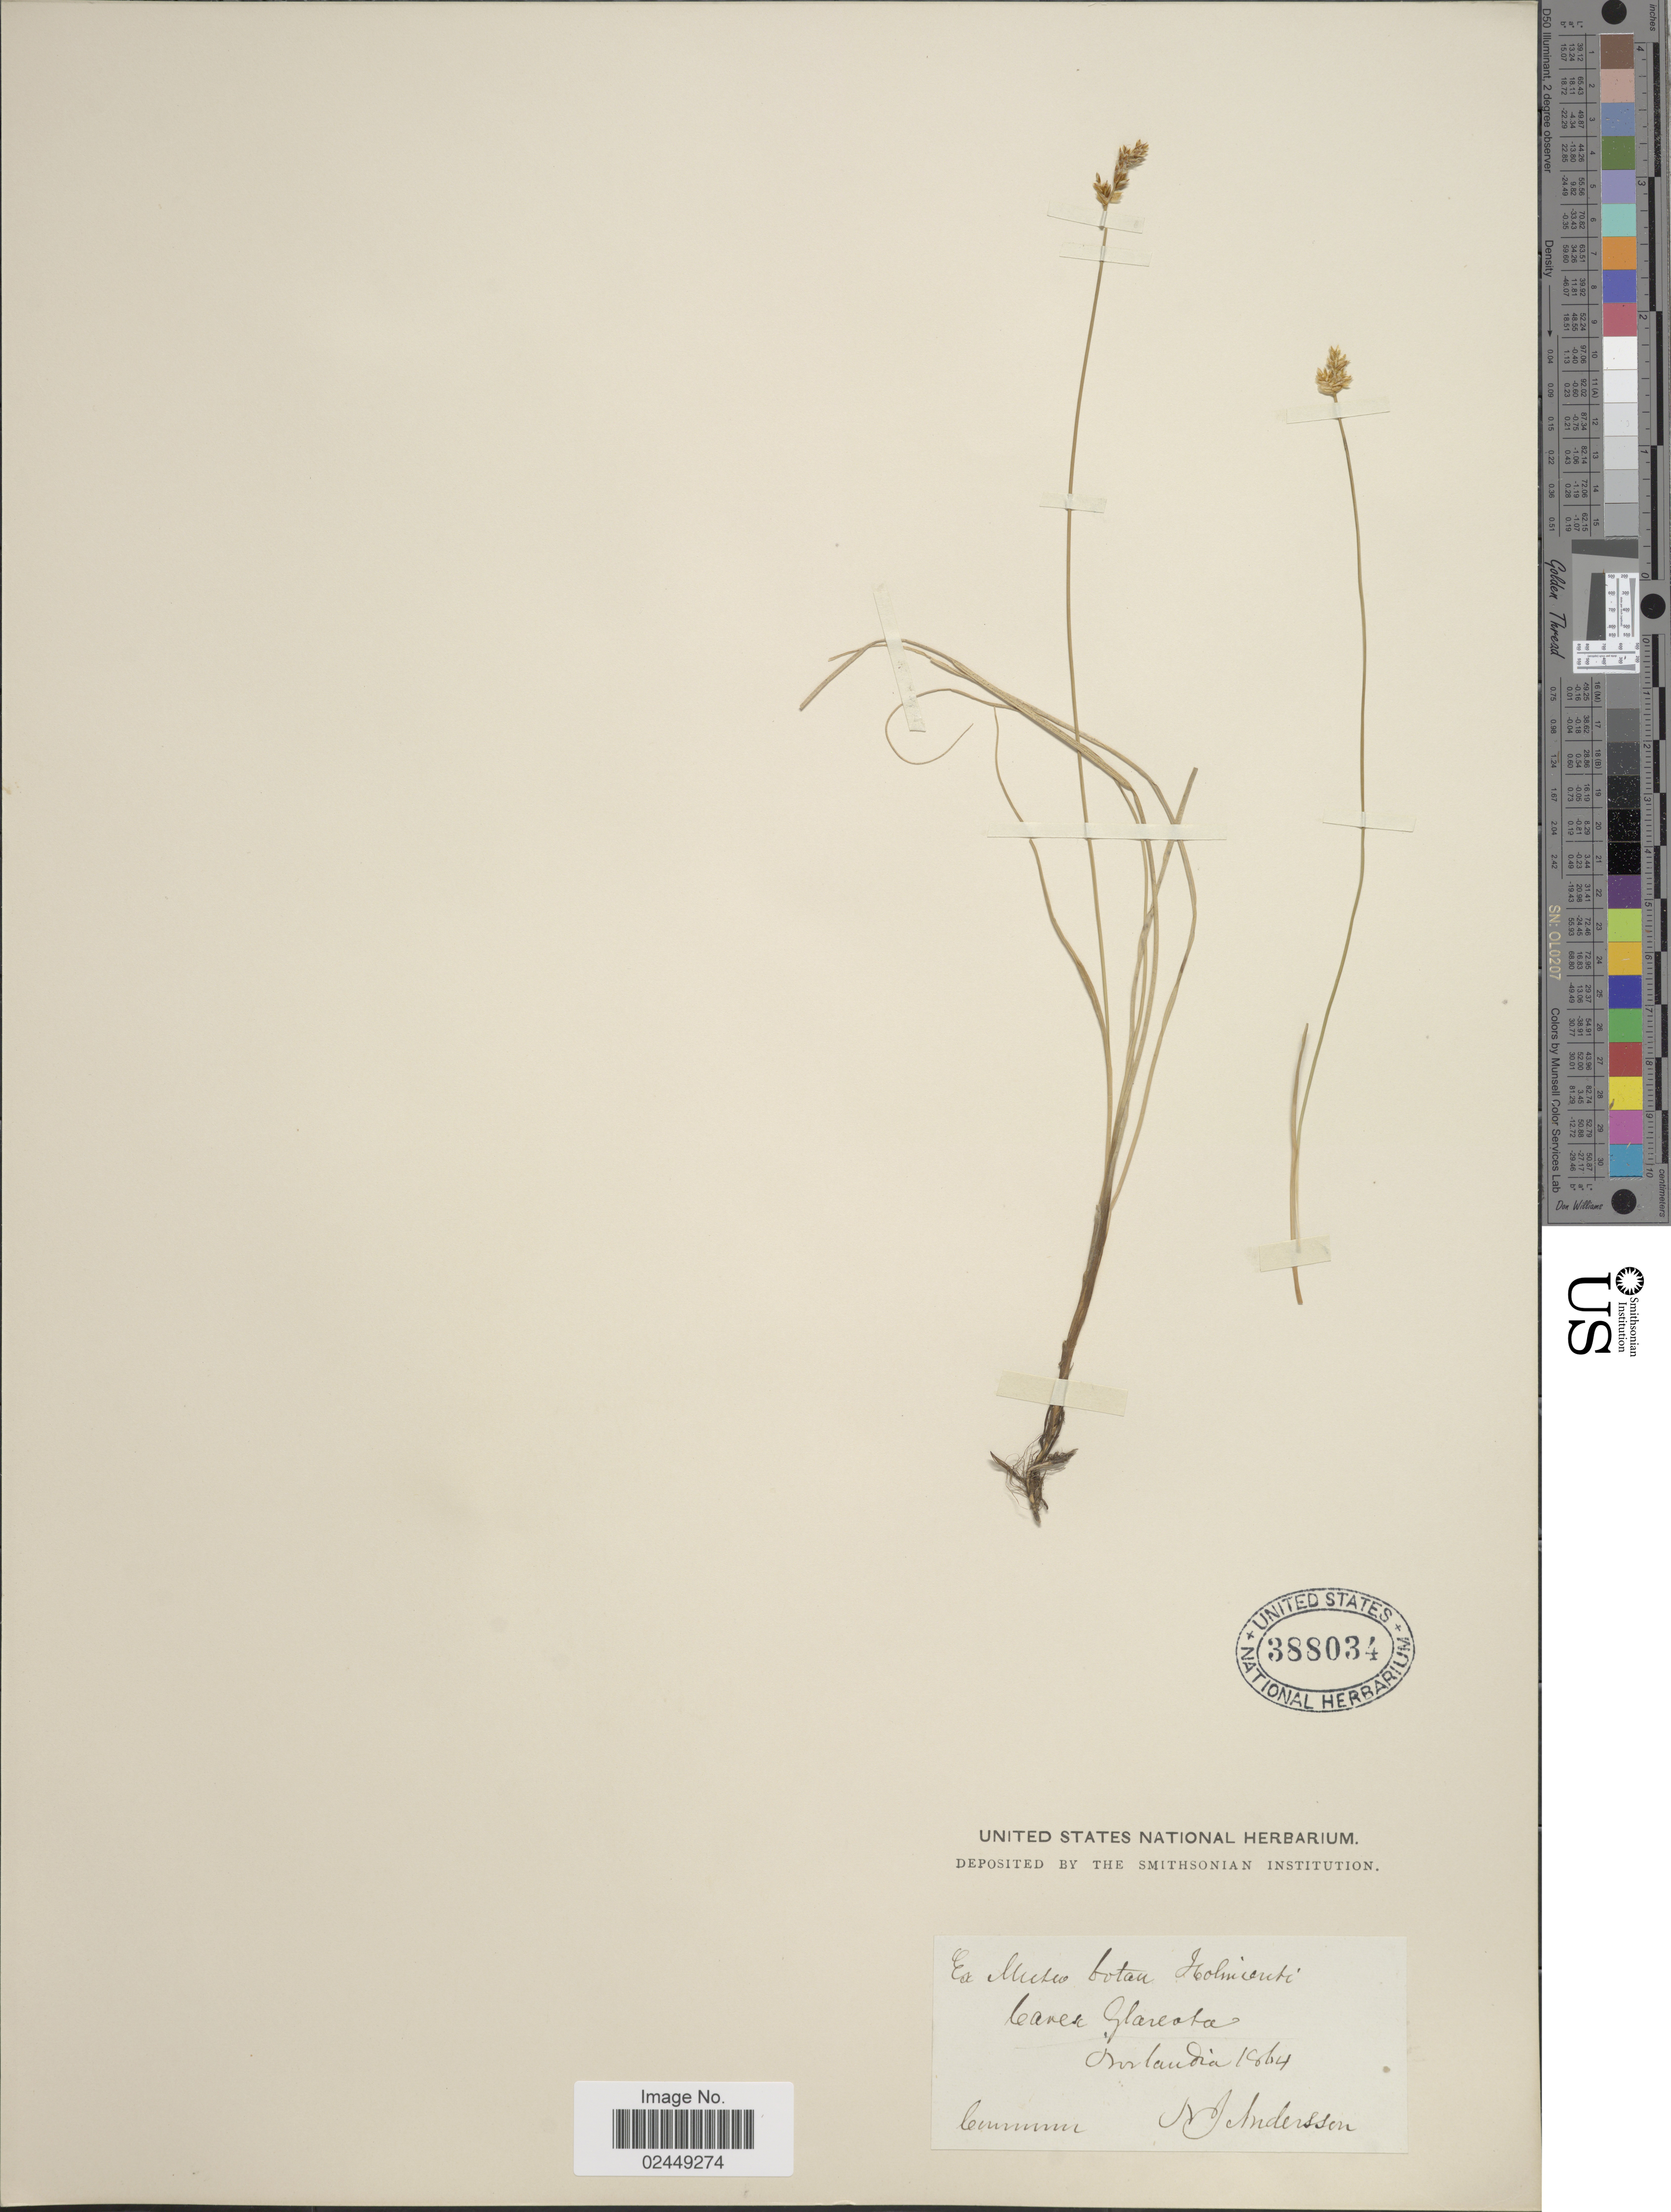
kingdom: Plantae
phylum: Tracheophyta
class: Liliopsida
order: Poales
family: Cyperaceae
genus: Carex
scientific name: Carex glareosa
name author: Schkuhr ex Wahlenb.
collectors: N. J. Andersson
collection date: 1864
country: Norway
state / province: Nordland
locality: Norlandia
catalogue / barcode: US 388034